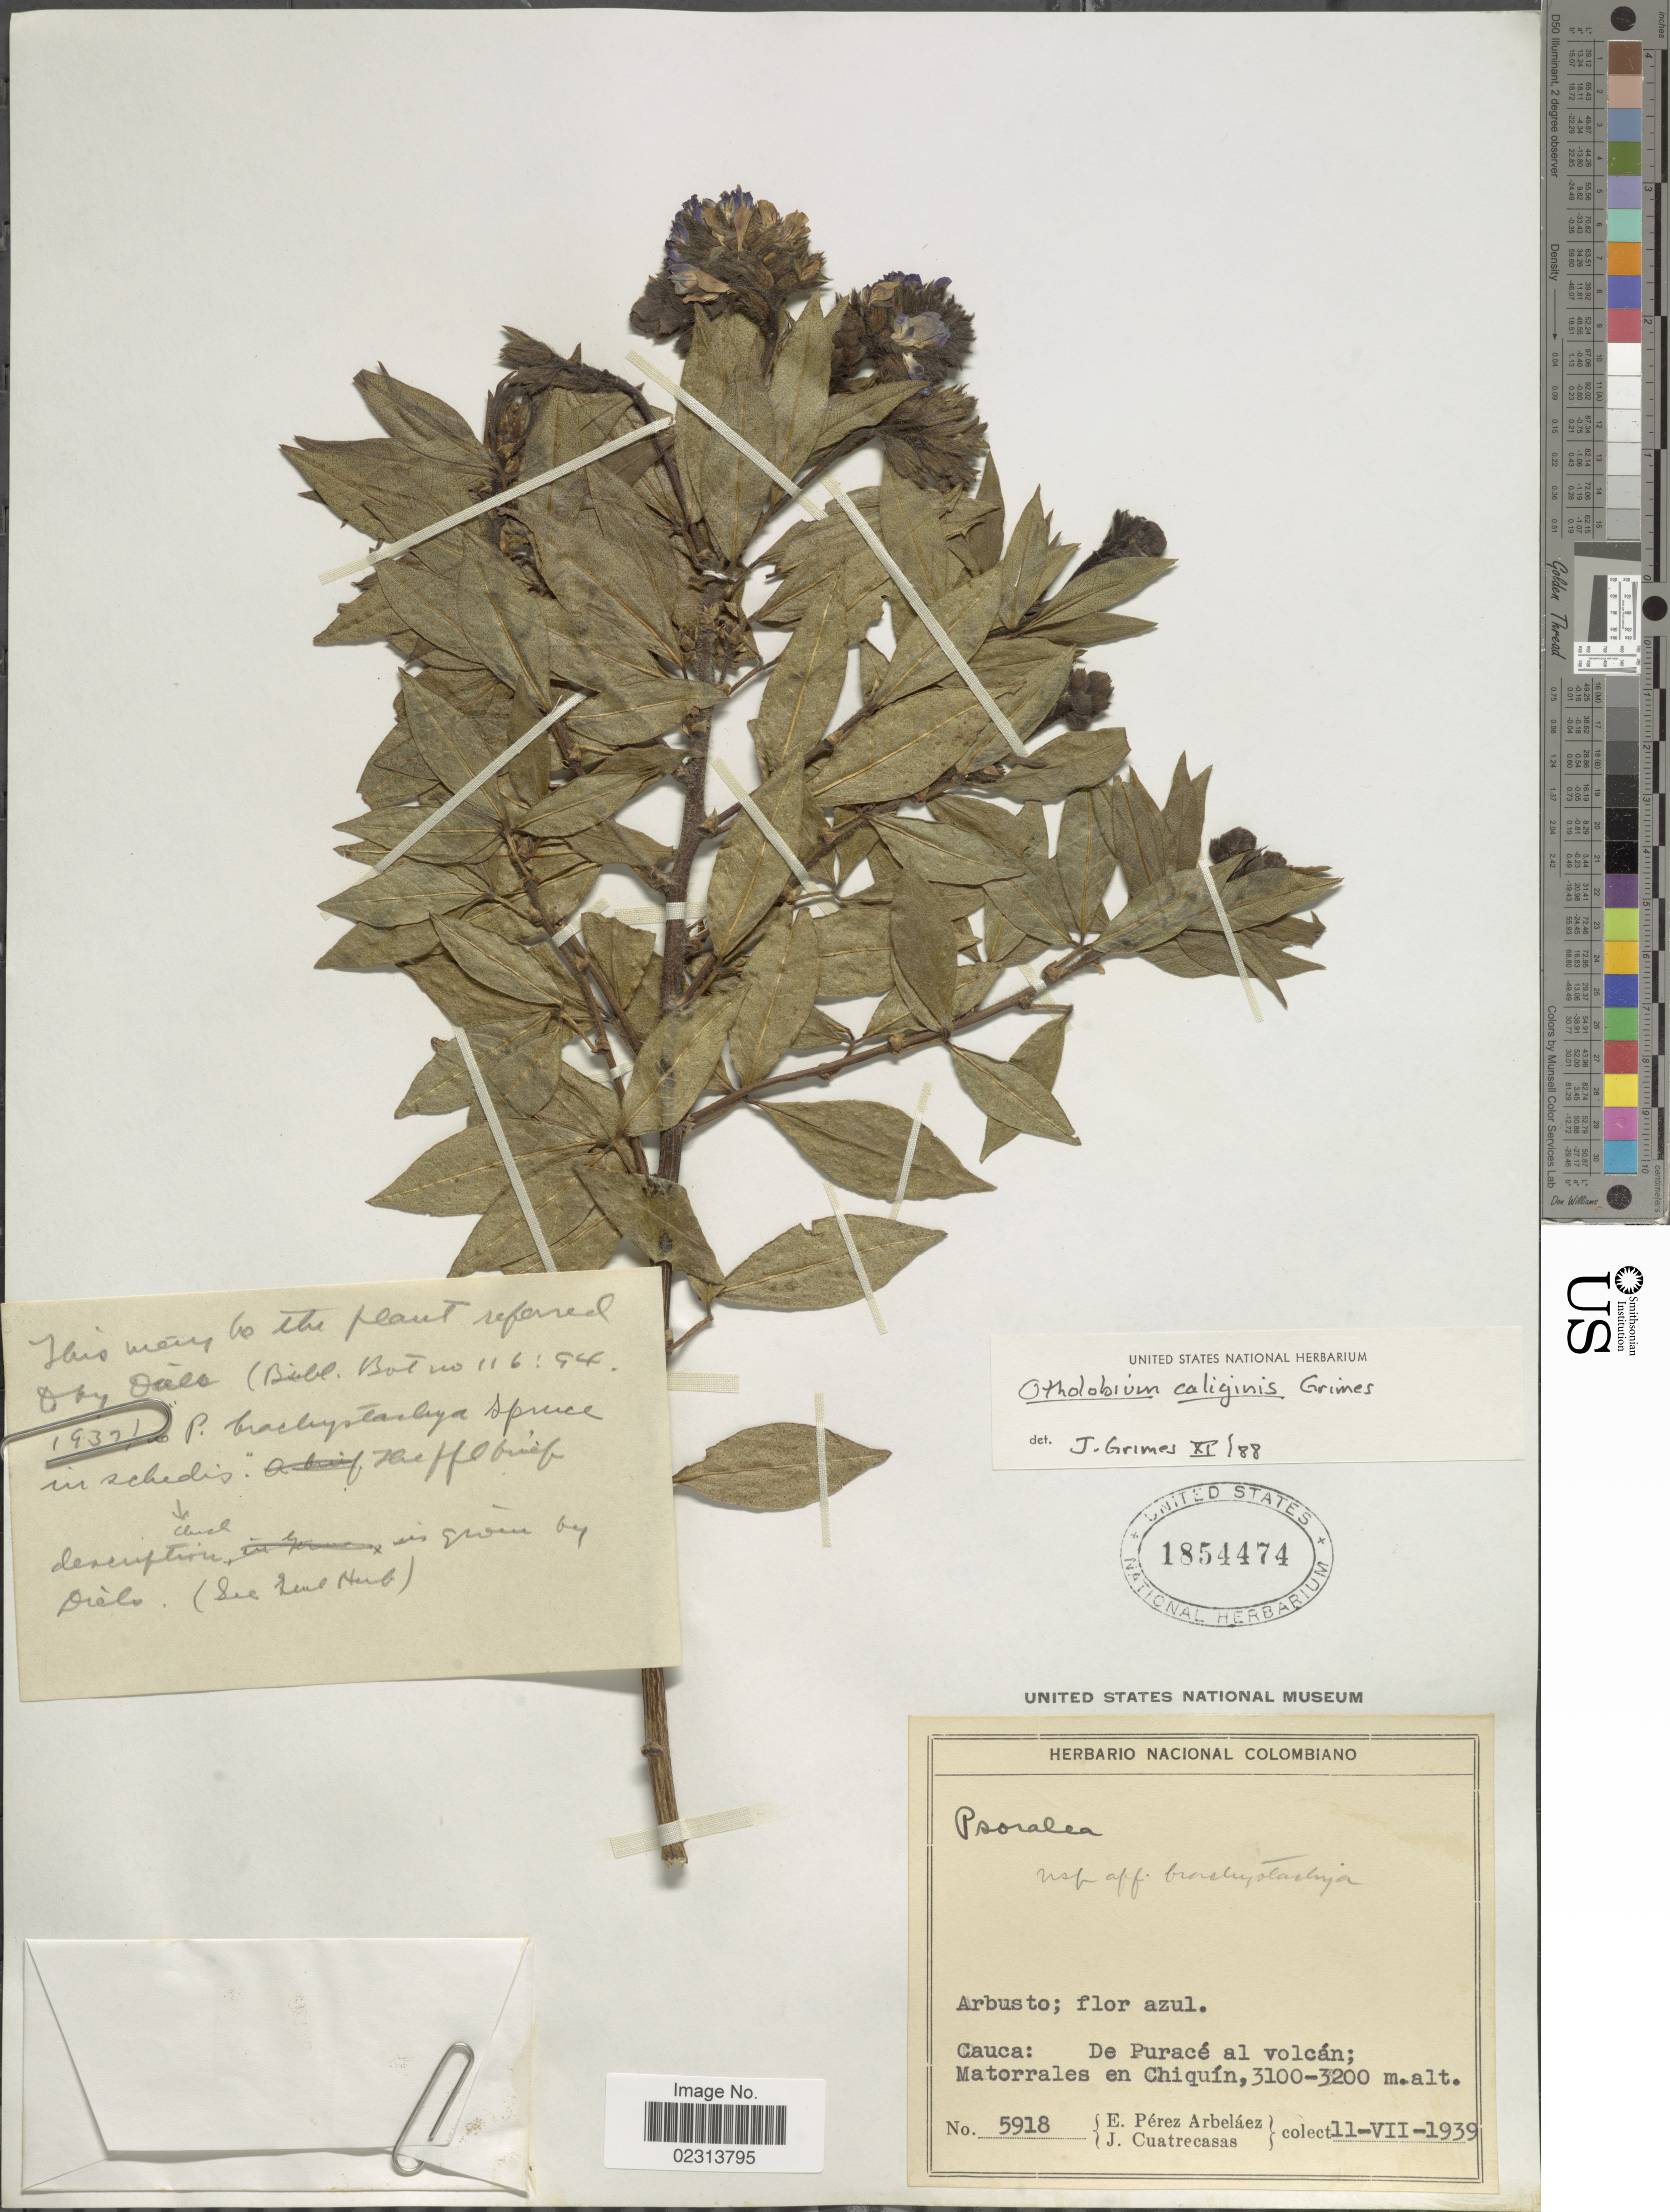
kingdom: Plantae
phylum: Tracheophyta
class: Magnoliopsida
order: Fabales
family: Fabaceae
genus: Otholobium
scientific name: Otholobium caliginis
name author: J.W. Grimes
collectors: E. Pérez Arbeláez & J. Cuatrecasas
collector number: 5918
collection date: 1939-07-11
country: Colombia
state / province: Cauca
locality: Cauca: De Purace al volcan: Matorrales en Chiquin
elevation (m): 3100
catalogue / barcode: US 1854474